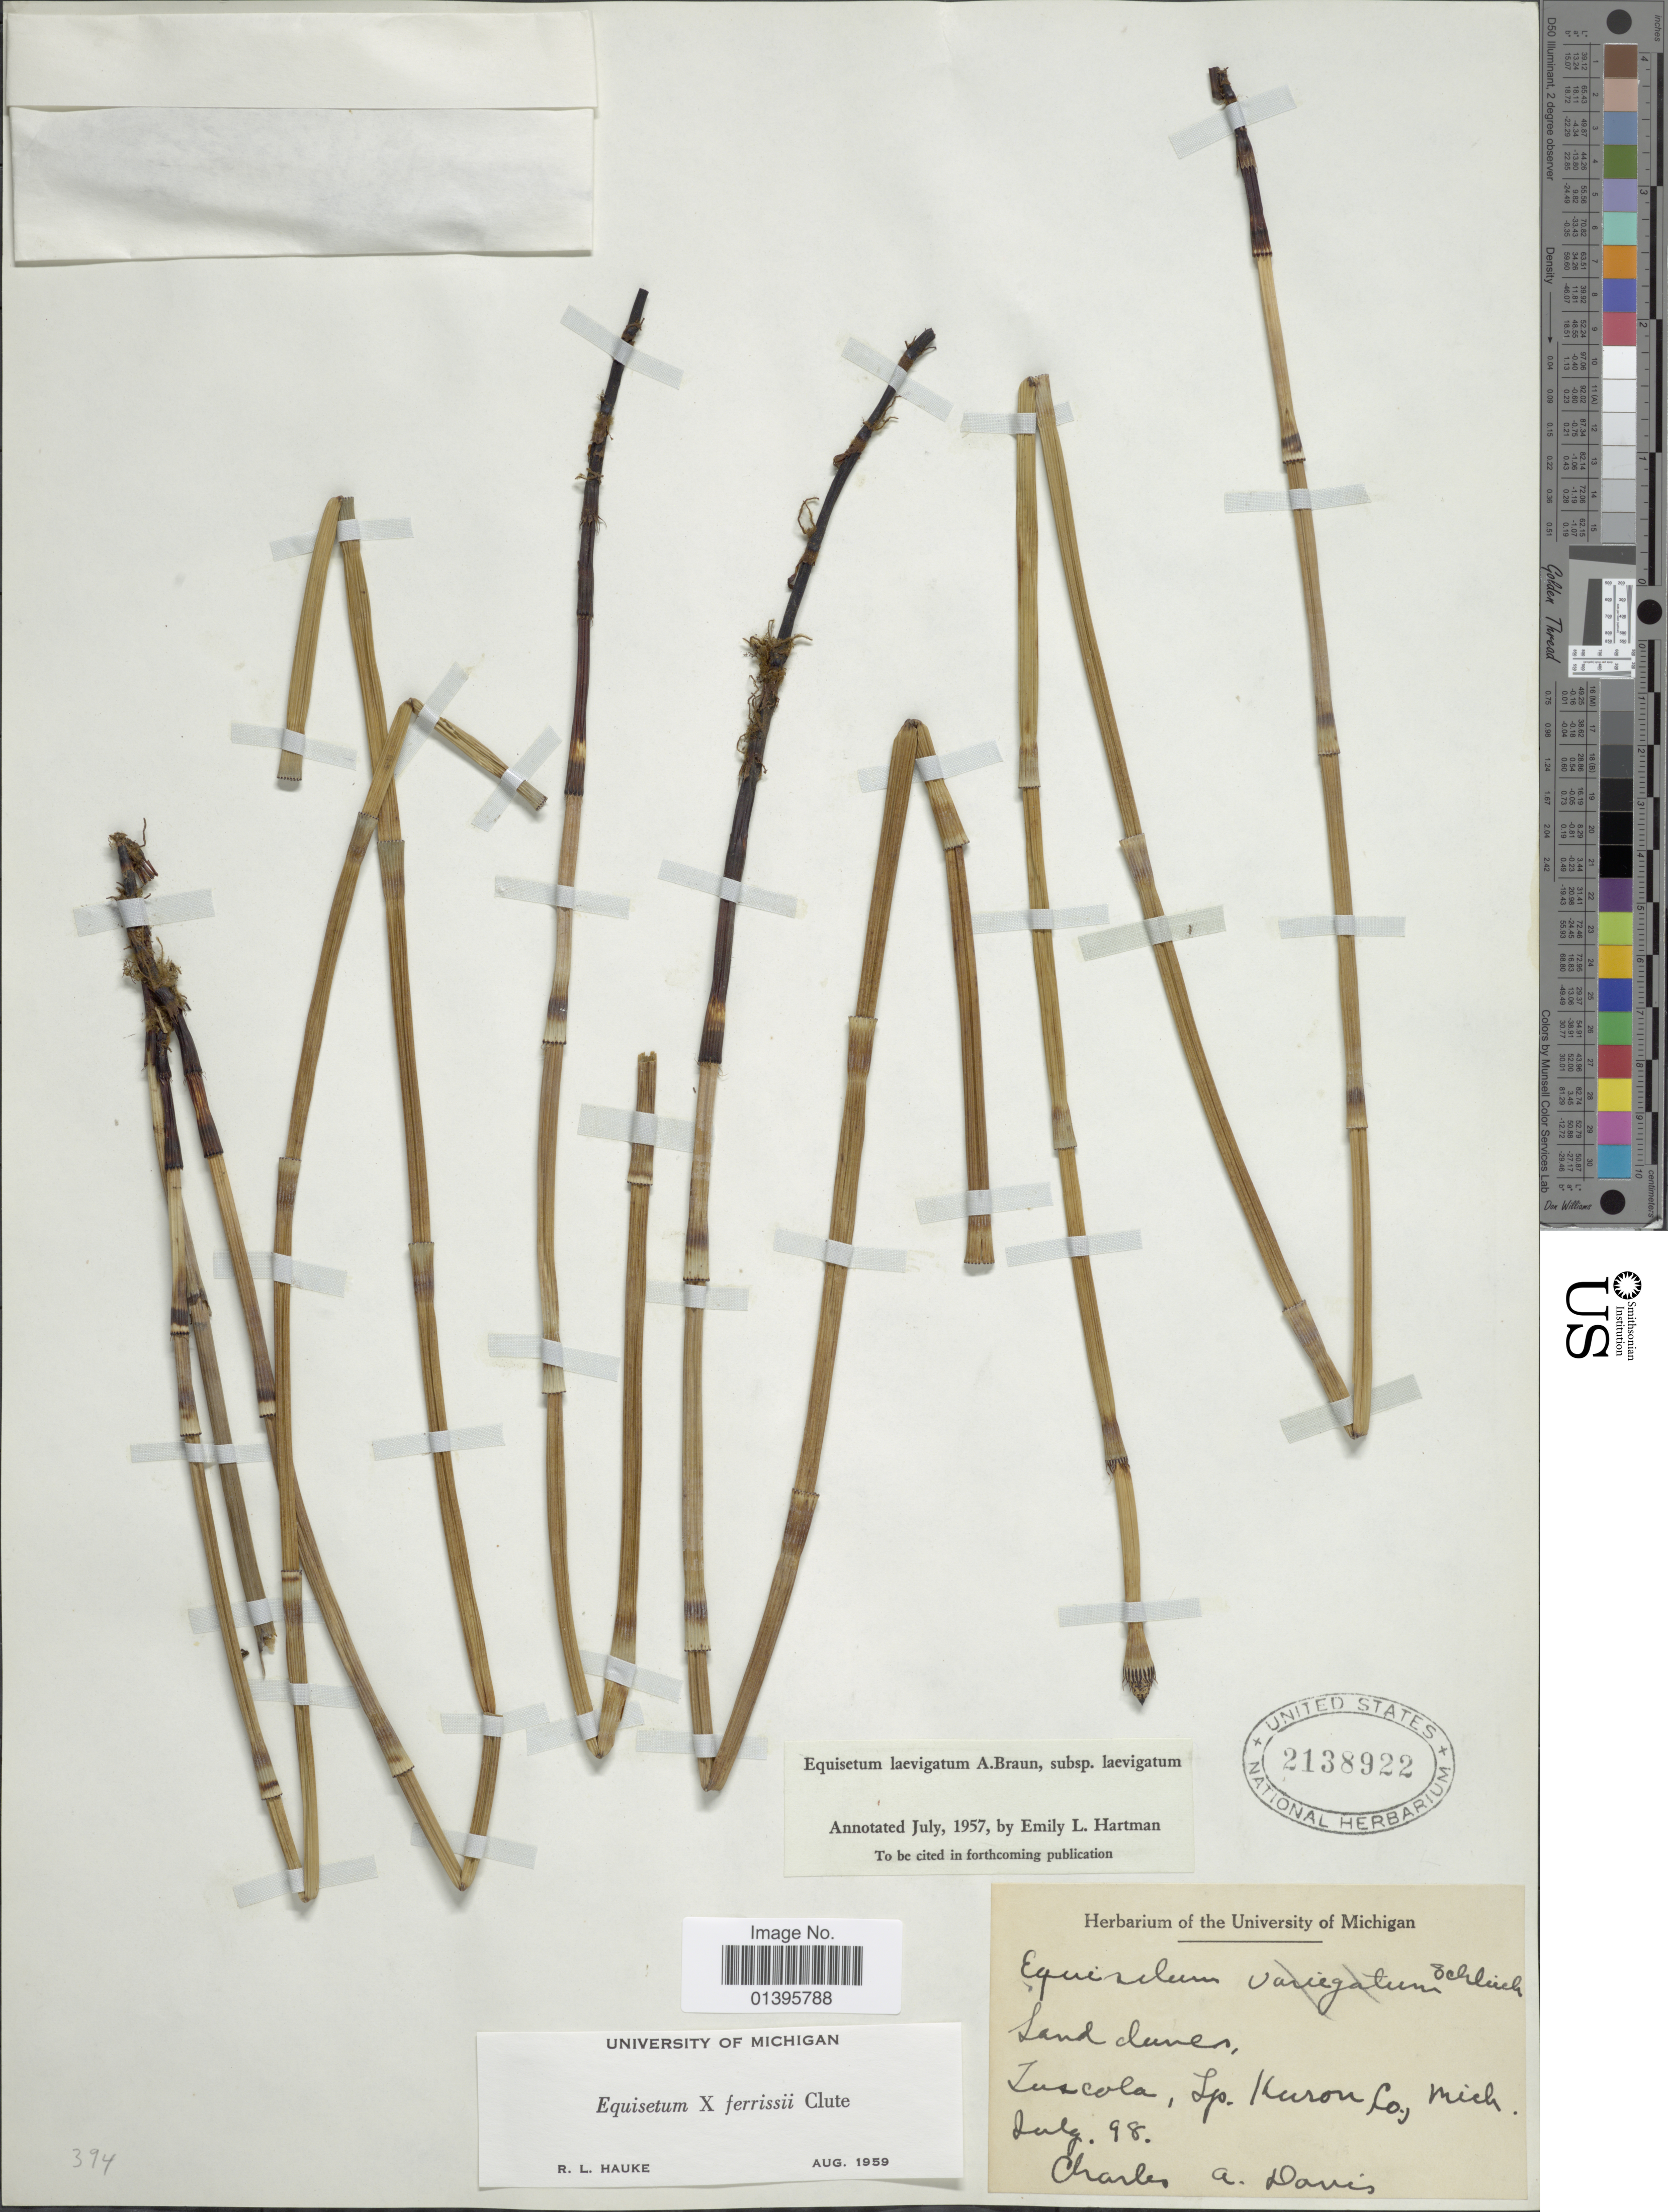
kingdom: Plantae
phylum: Tracheophyta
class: Polypodiopsida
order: Equisetales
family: Equisetaceae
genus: Equisetum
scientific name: Equisetum x ferrissii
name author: Clute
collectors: C. Davis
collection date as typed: Transcribed d/m/y: /7/98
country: United States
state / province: Michigan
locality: Sand dunes, Luscola, Sp. Huron Co.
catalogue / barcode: US 2138922